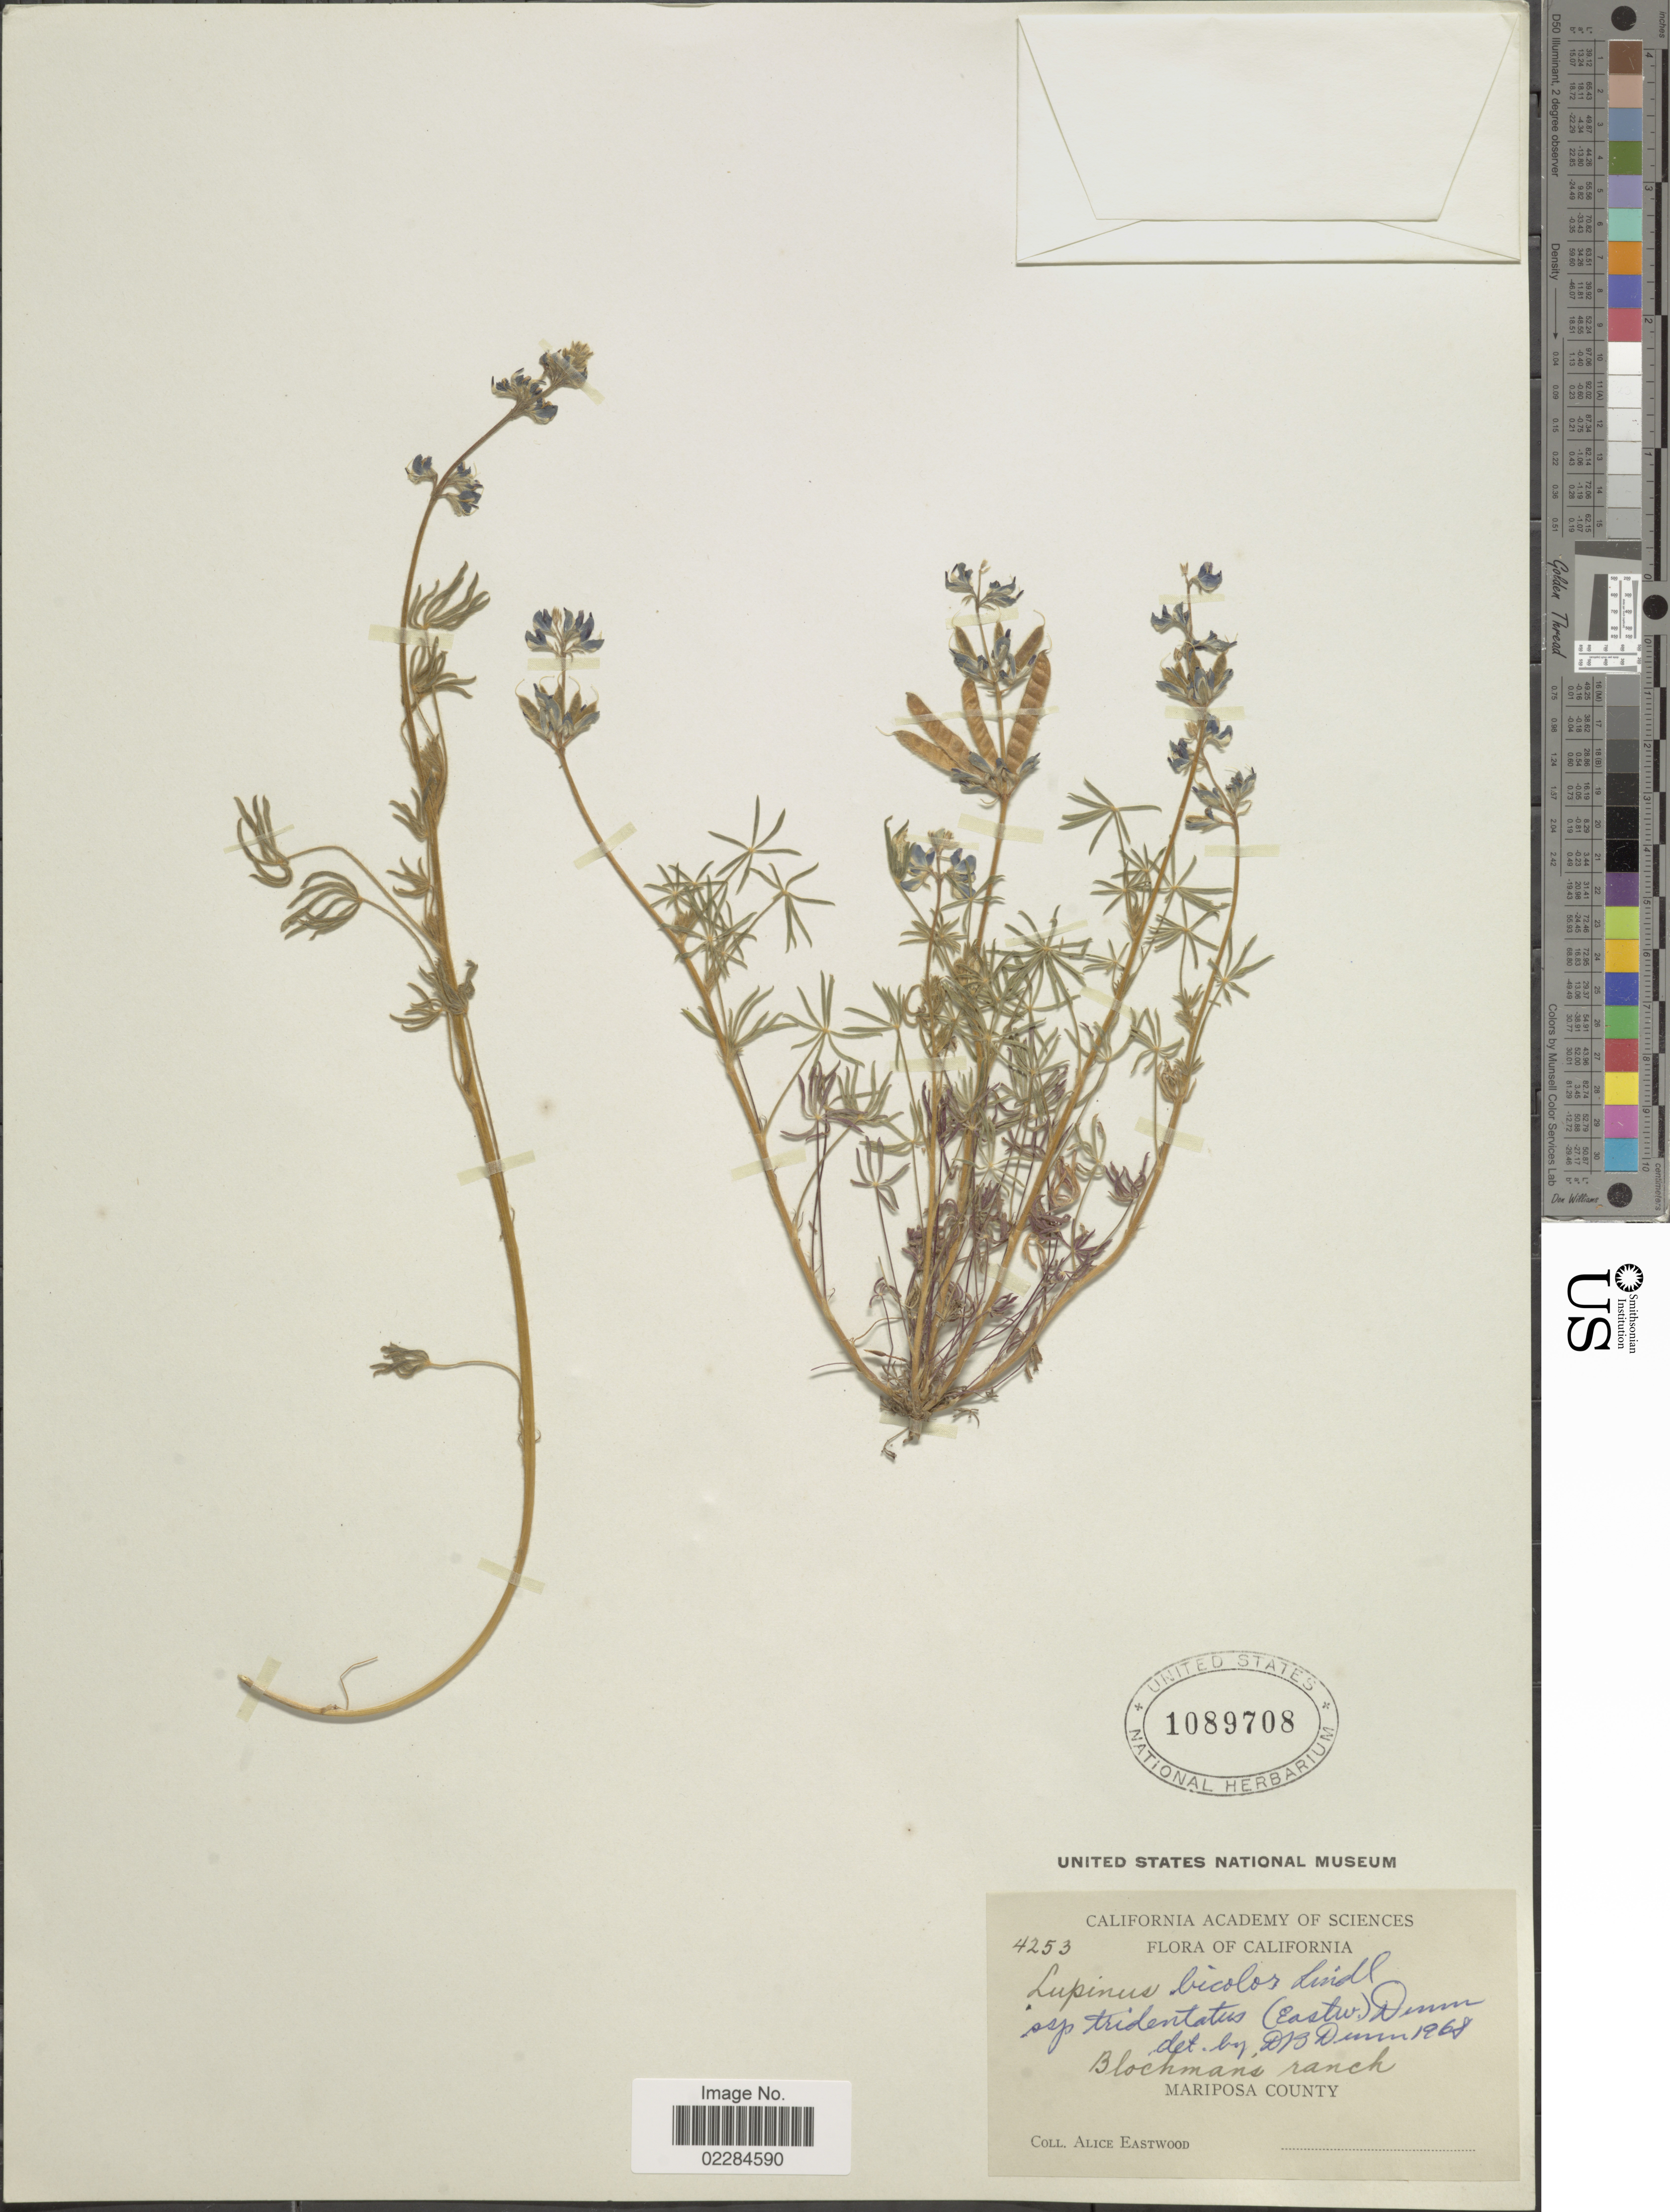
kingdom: Plantae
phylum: Tracheophyta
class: Magnoliopsida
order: Fabales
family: Fabaceae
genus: Lupinus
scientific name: Lupinus bicolor var. tridentatus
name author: Lindl.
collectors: A. Eastwood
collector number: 4253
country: United States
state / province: California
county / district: Mariposa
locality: Blockman's ranch, Mariposa County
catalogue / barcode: US 1089708